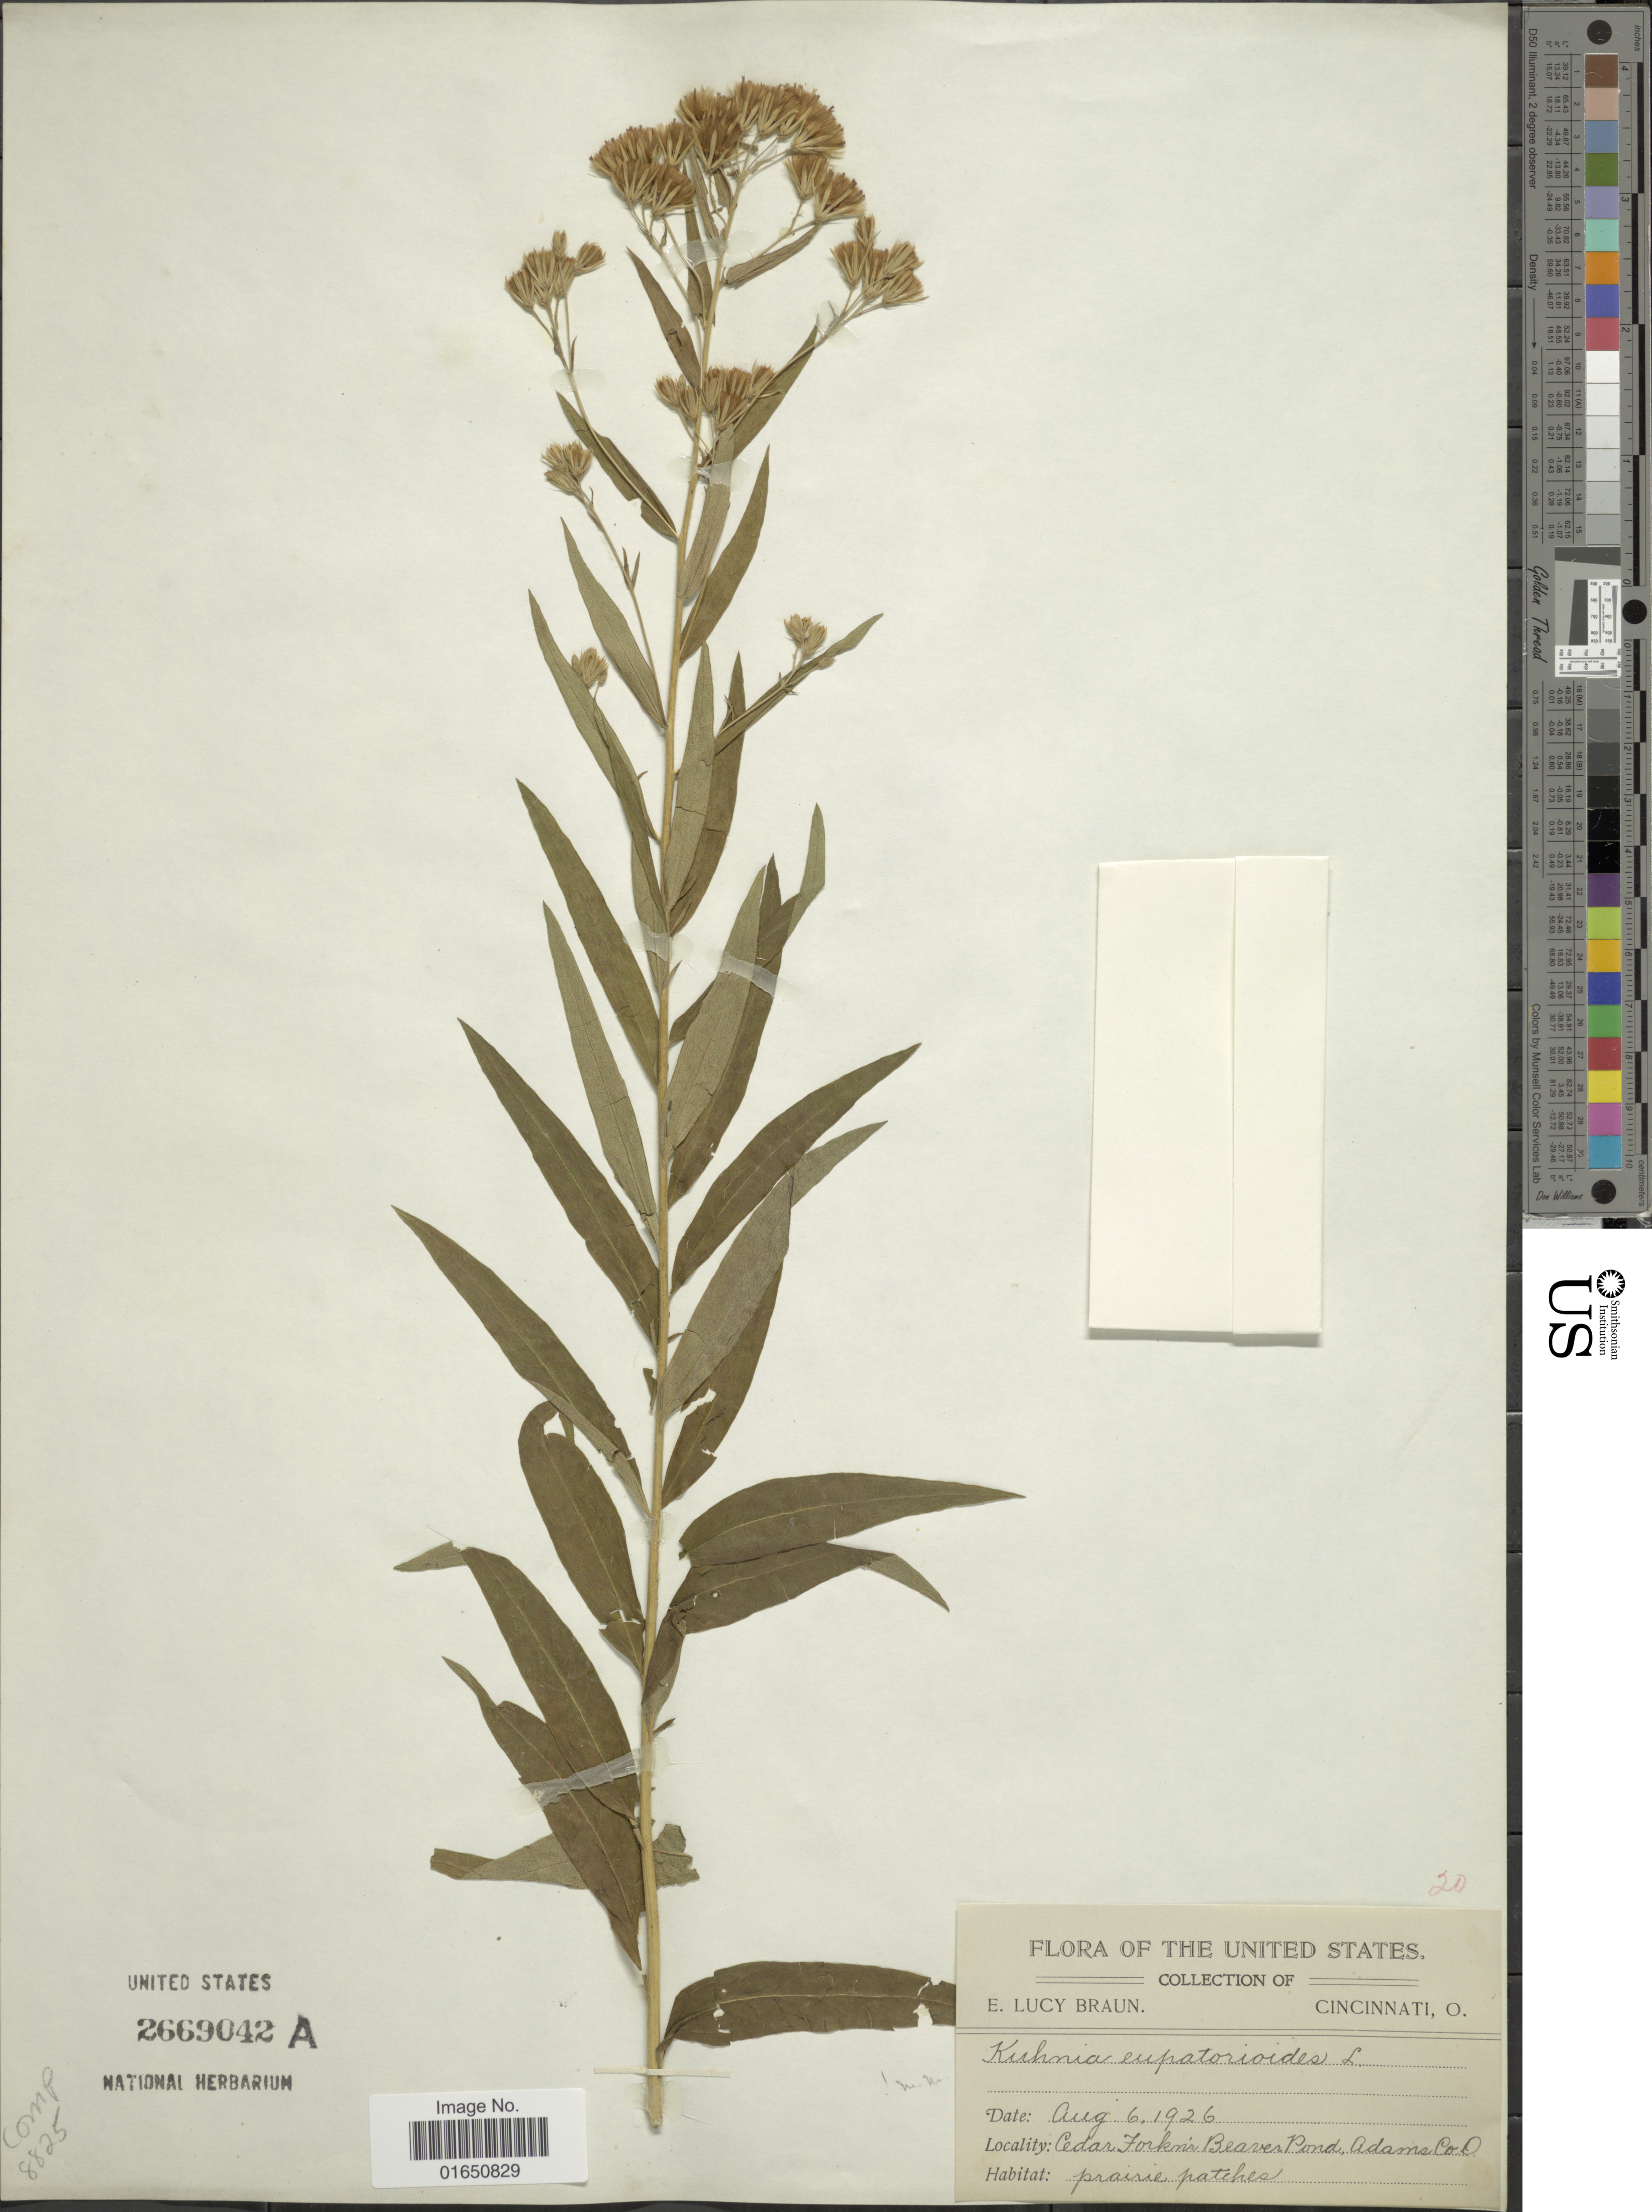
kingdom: Plantae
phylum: Tracheophyta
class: Magnoliopsida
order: Asterales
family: Asteraceae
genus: Brickellia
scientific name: Brickellia eupatorioides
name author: (L.) Shinners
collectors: E. L. Braun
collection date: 1926-08-06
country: United States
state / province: Ohio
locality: Cedar Forkni Beaver Pond, Adams Co.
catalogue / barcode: US 2669042A